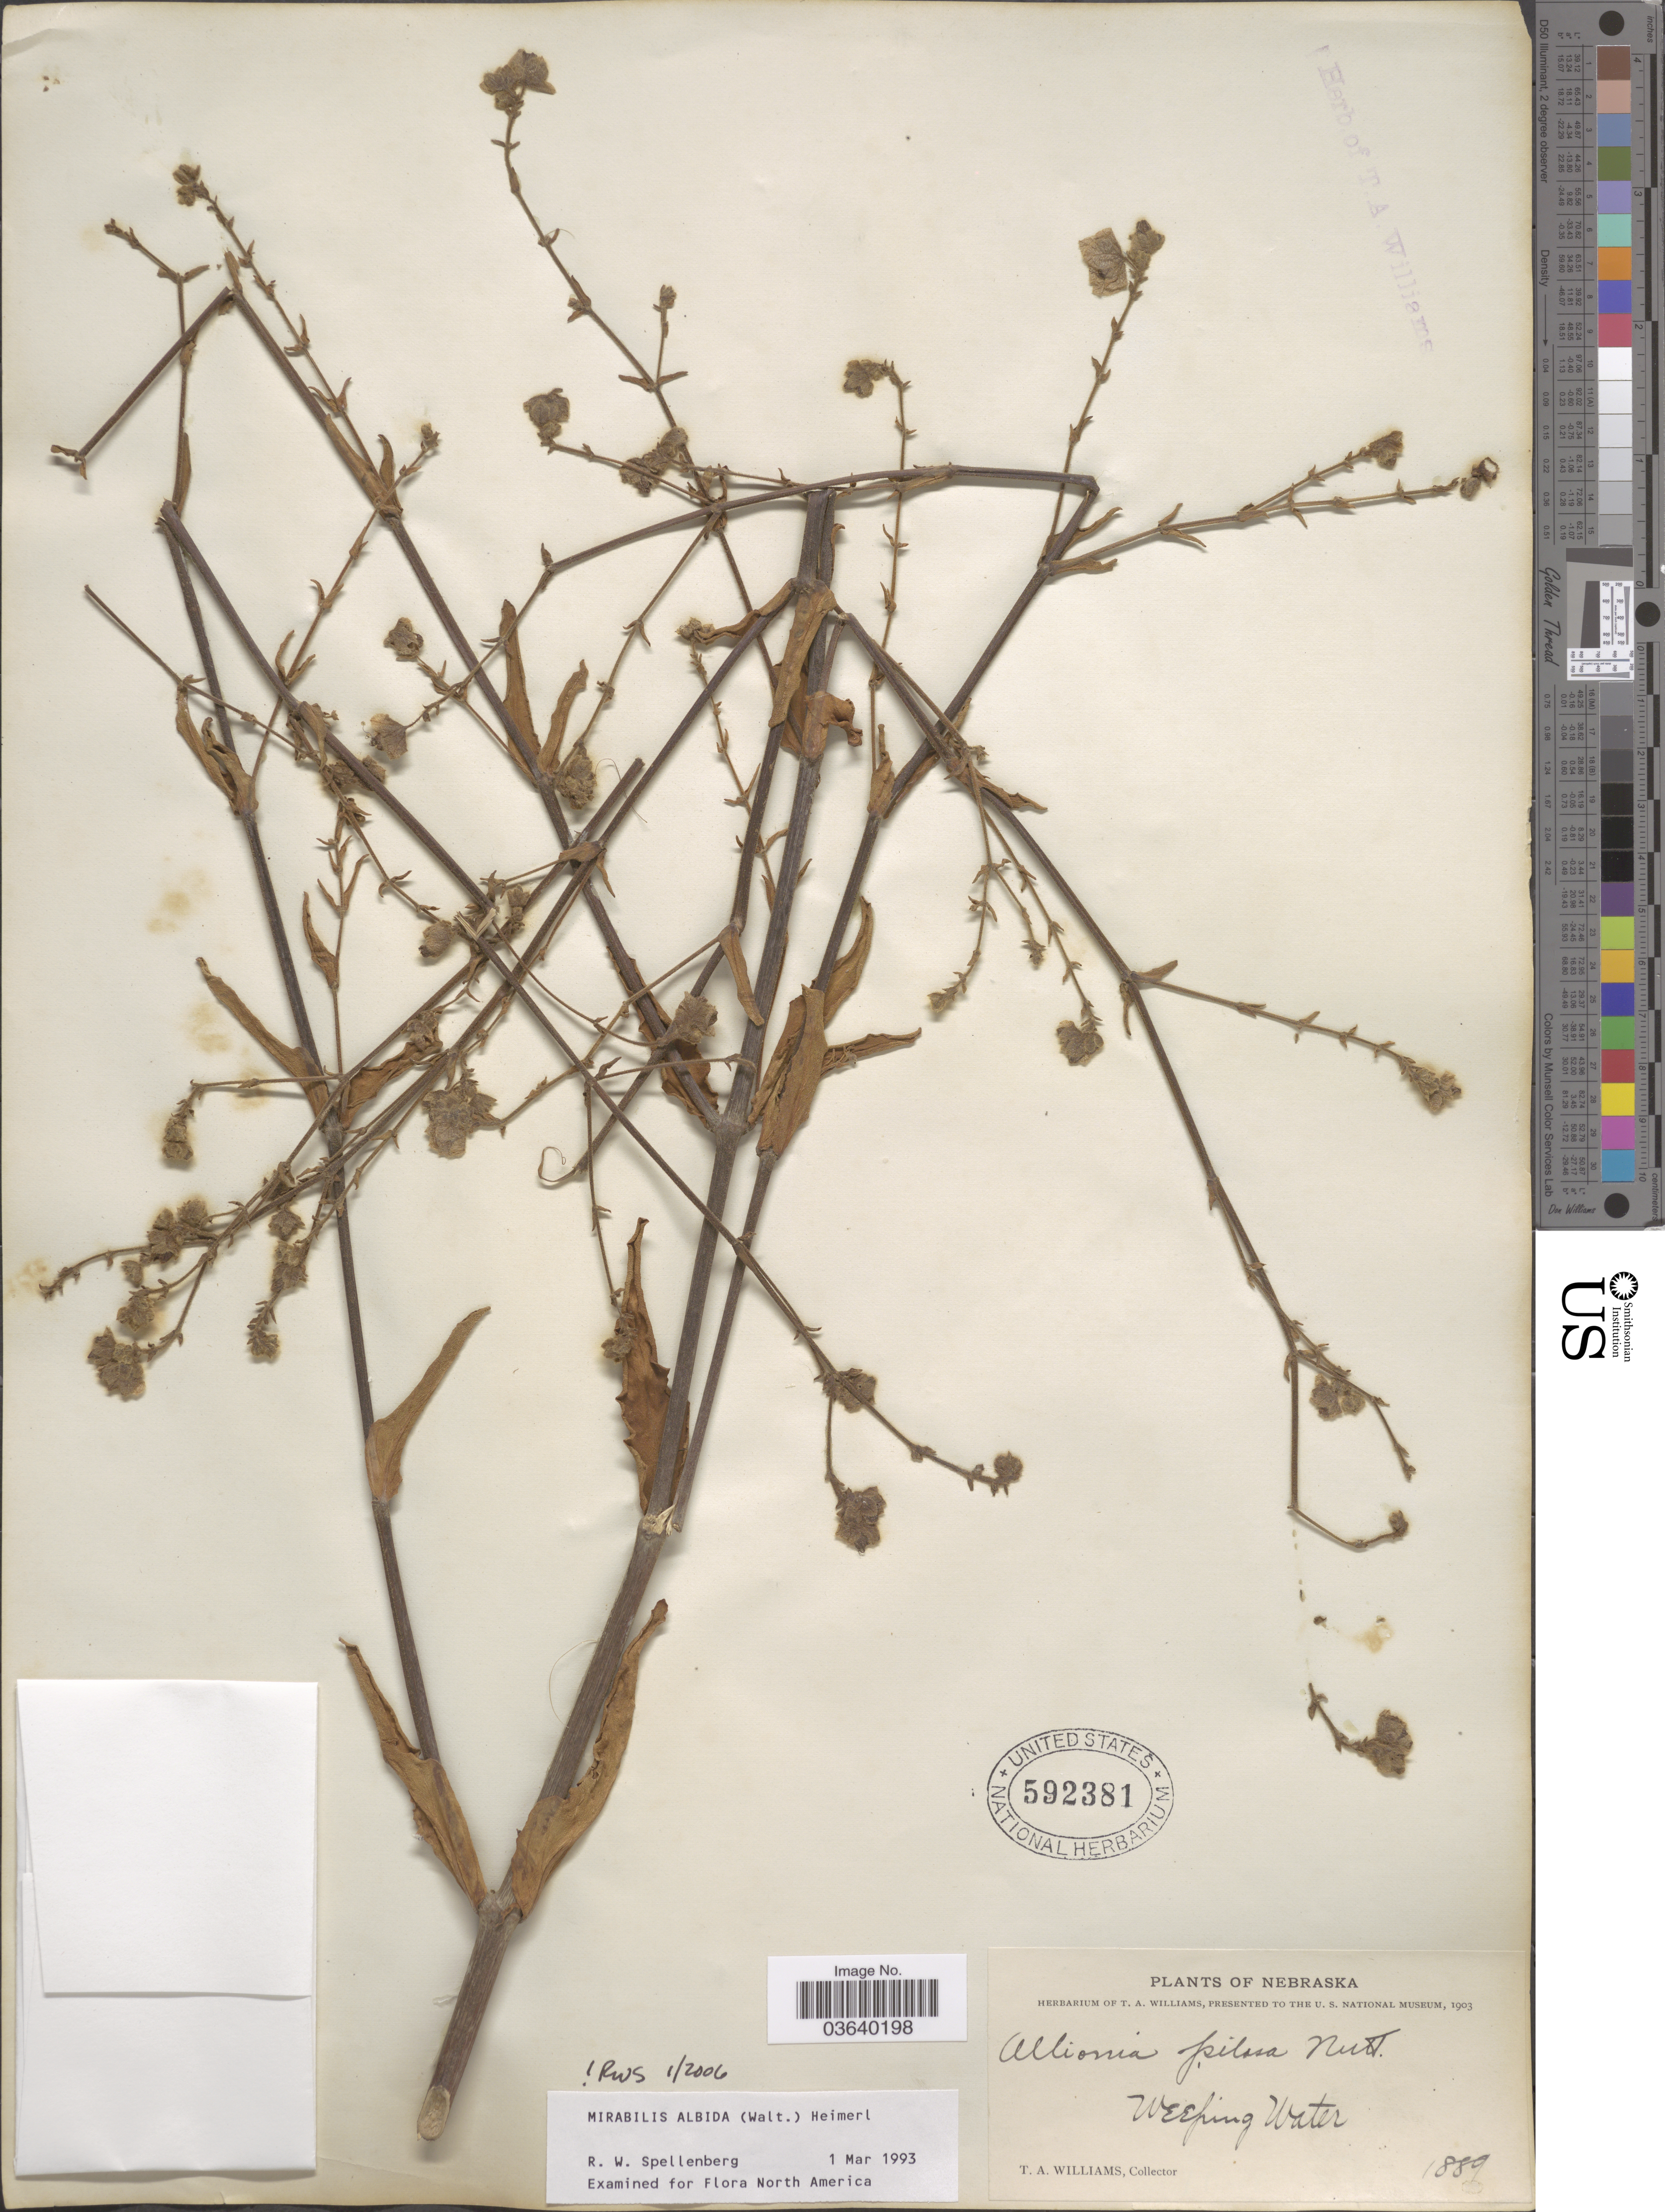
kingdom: Plantae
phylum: Tracheophyta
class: Magnoliopsida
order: Caryophyllales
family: Nyctaginaceae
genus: Mirabilis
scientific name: Mirabilis albida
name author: (Walter) Heimerl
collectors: T. Williams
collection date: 1889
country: United States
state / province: Nebraska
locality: Weeping Water.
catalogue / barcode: US 592381